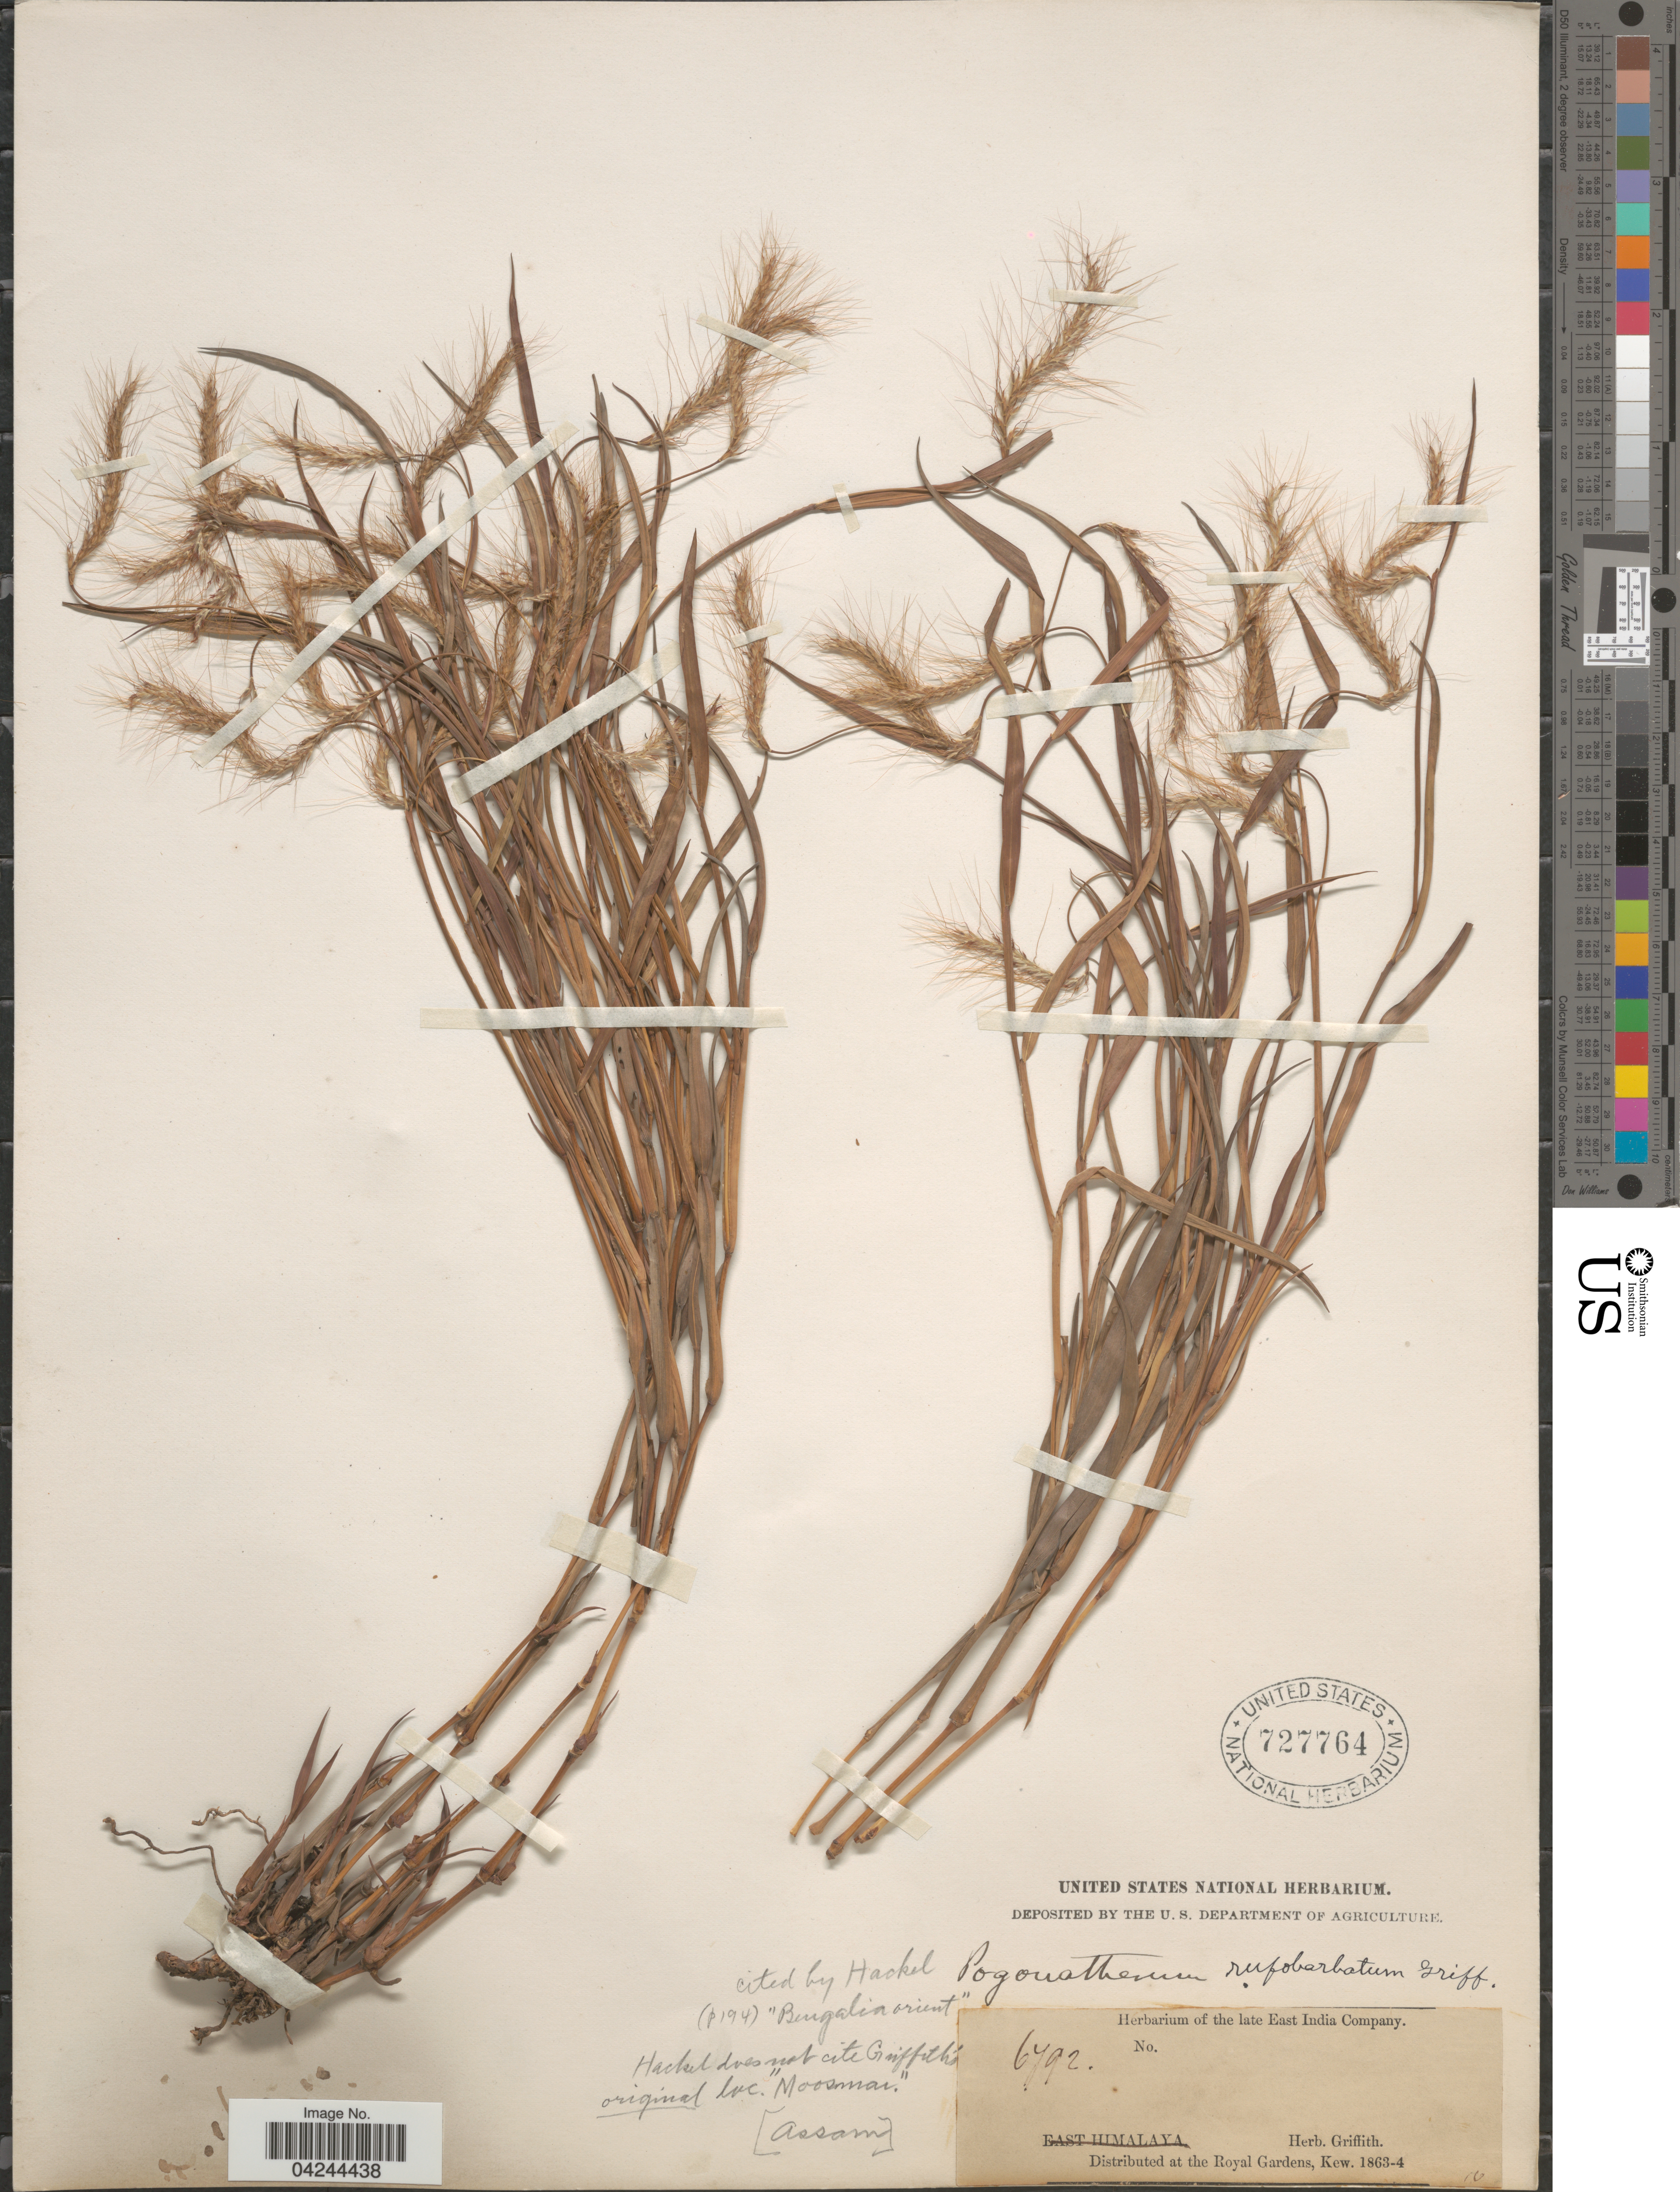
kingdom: Plantae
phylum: Tracheophyta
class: Liliopsida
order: Poales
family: Poaceae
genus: Pogonatherum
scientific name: Pogonatherum paniceum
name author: (Lam.) Hack.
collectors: ex herb. Griffith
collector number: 6792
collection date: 1863/1864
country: India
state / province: Assam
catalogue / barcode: US 727764